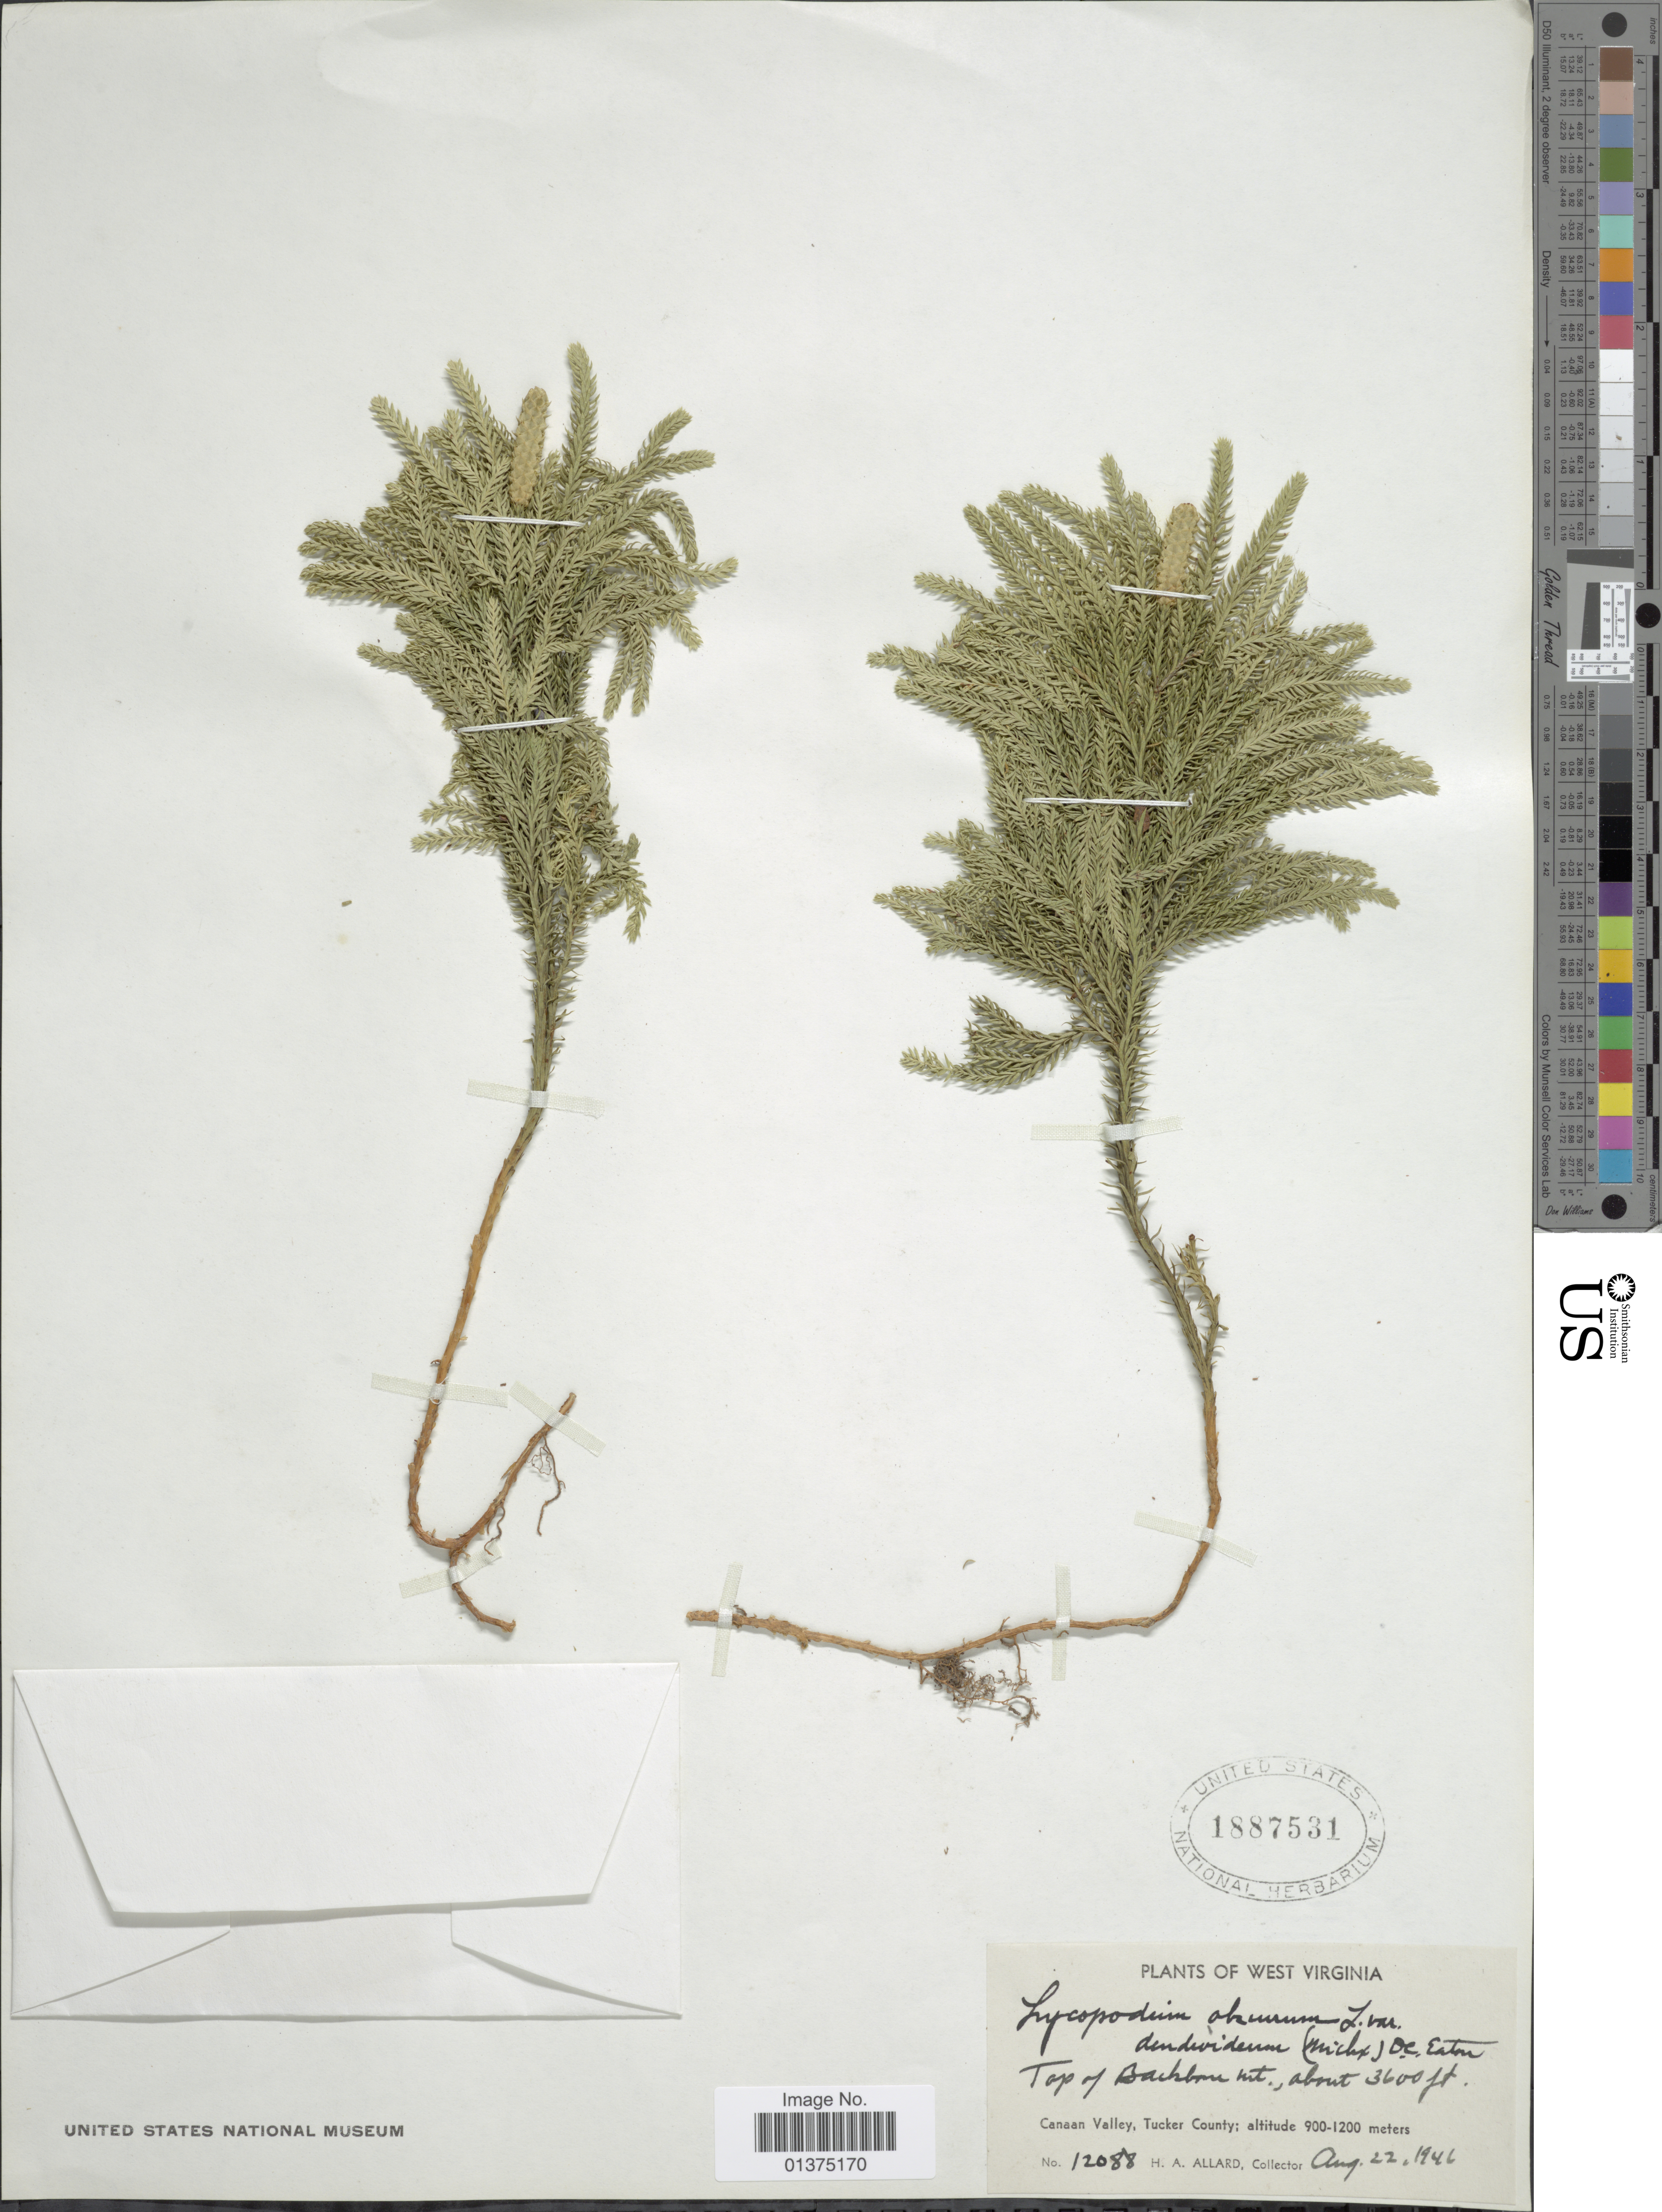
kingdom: Plantae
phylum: Tracheophyta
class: Lycopodiopsida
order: Lycopodiales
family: Lycopodiaceae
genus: Dendrolycopodium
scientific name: Dendrolycopodium dendroideum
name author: (Michx.) A. Haines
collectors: H. A. Allard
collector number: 12088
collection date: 1941-08-22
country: United States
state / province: West Virginia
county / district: Tucker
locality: Top of Bachbon Mt., Canaan Valley, Tucker County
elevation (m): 900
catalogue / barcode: US 1887531